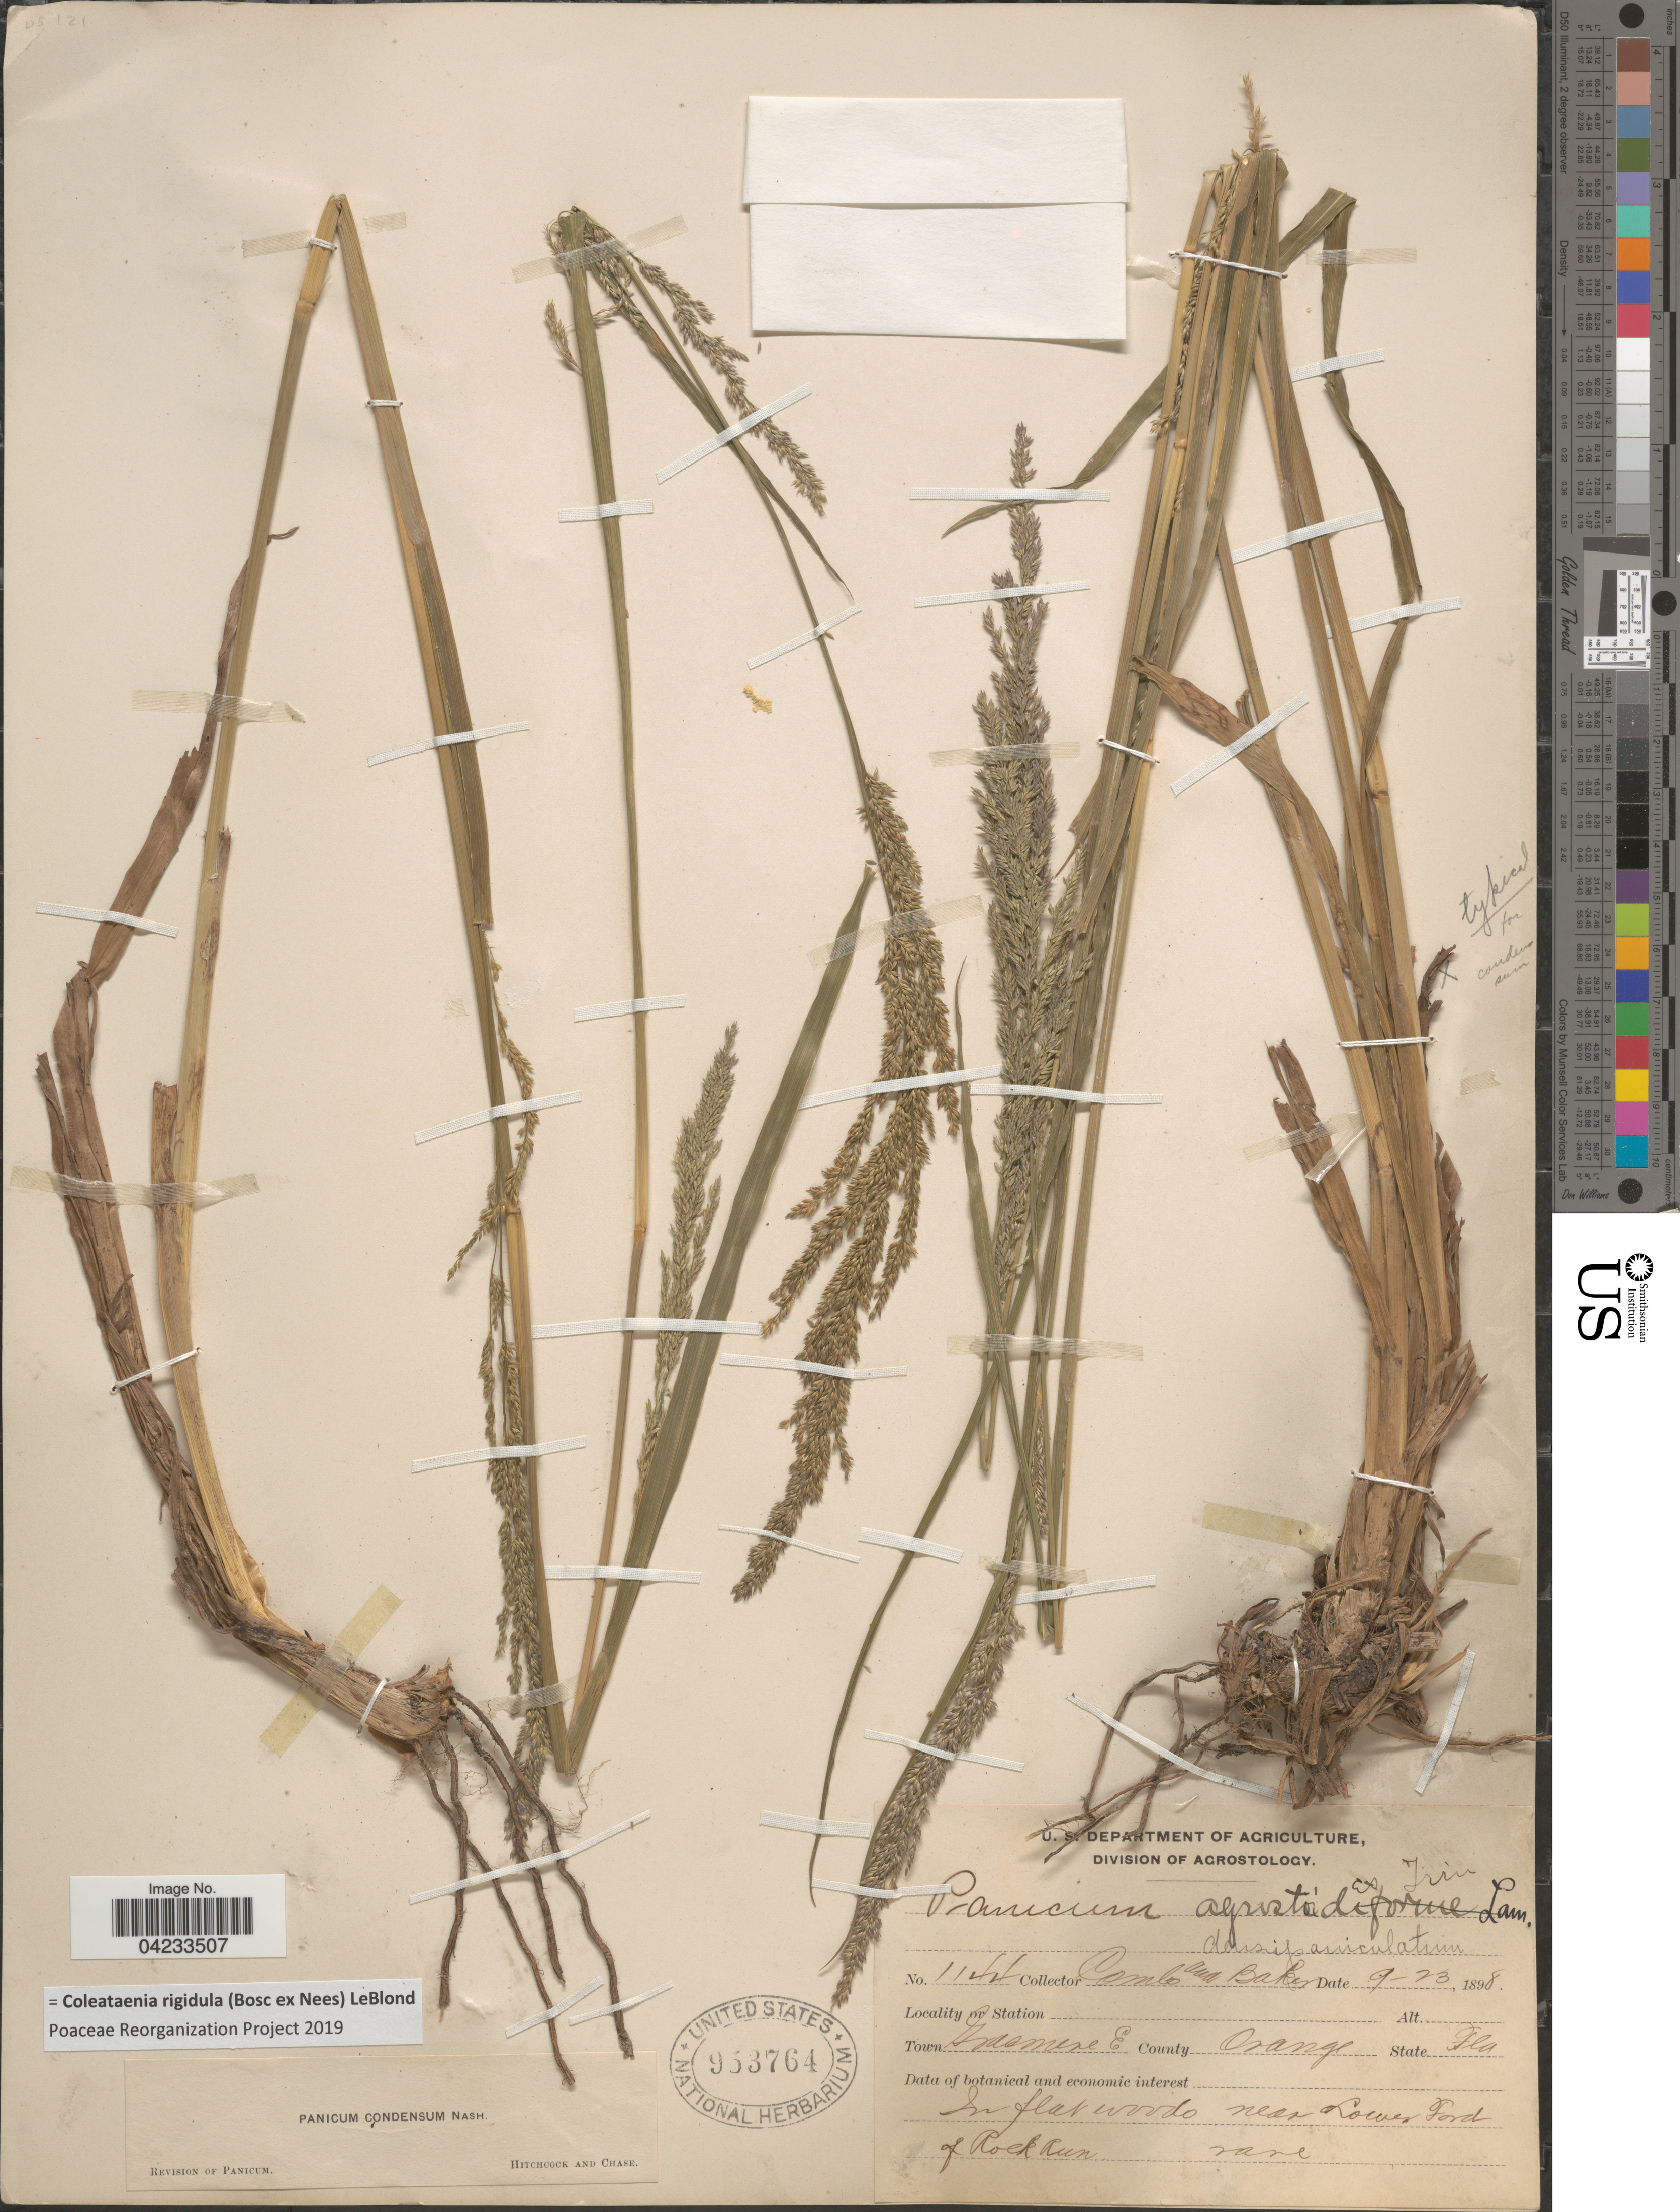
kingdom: Plantae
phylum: Tracheophyta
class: Liliopsida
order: Poales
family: Poaceae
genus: Coleataenia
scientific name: Coleataenia rigidula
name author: (Bosc ex Nees) LeBlond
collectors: -. Combs & -- Baker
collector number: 1144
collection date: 1898-09-23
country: United States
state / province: Florida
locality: Town Grasmere E. County Orange. In flat woods near Lower Ford of Rock Run.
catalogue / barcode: US 953764